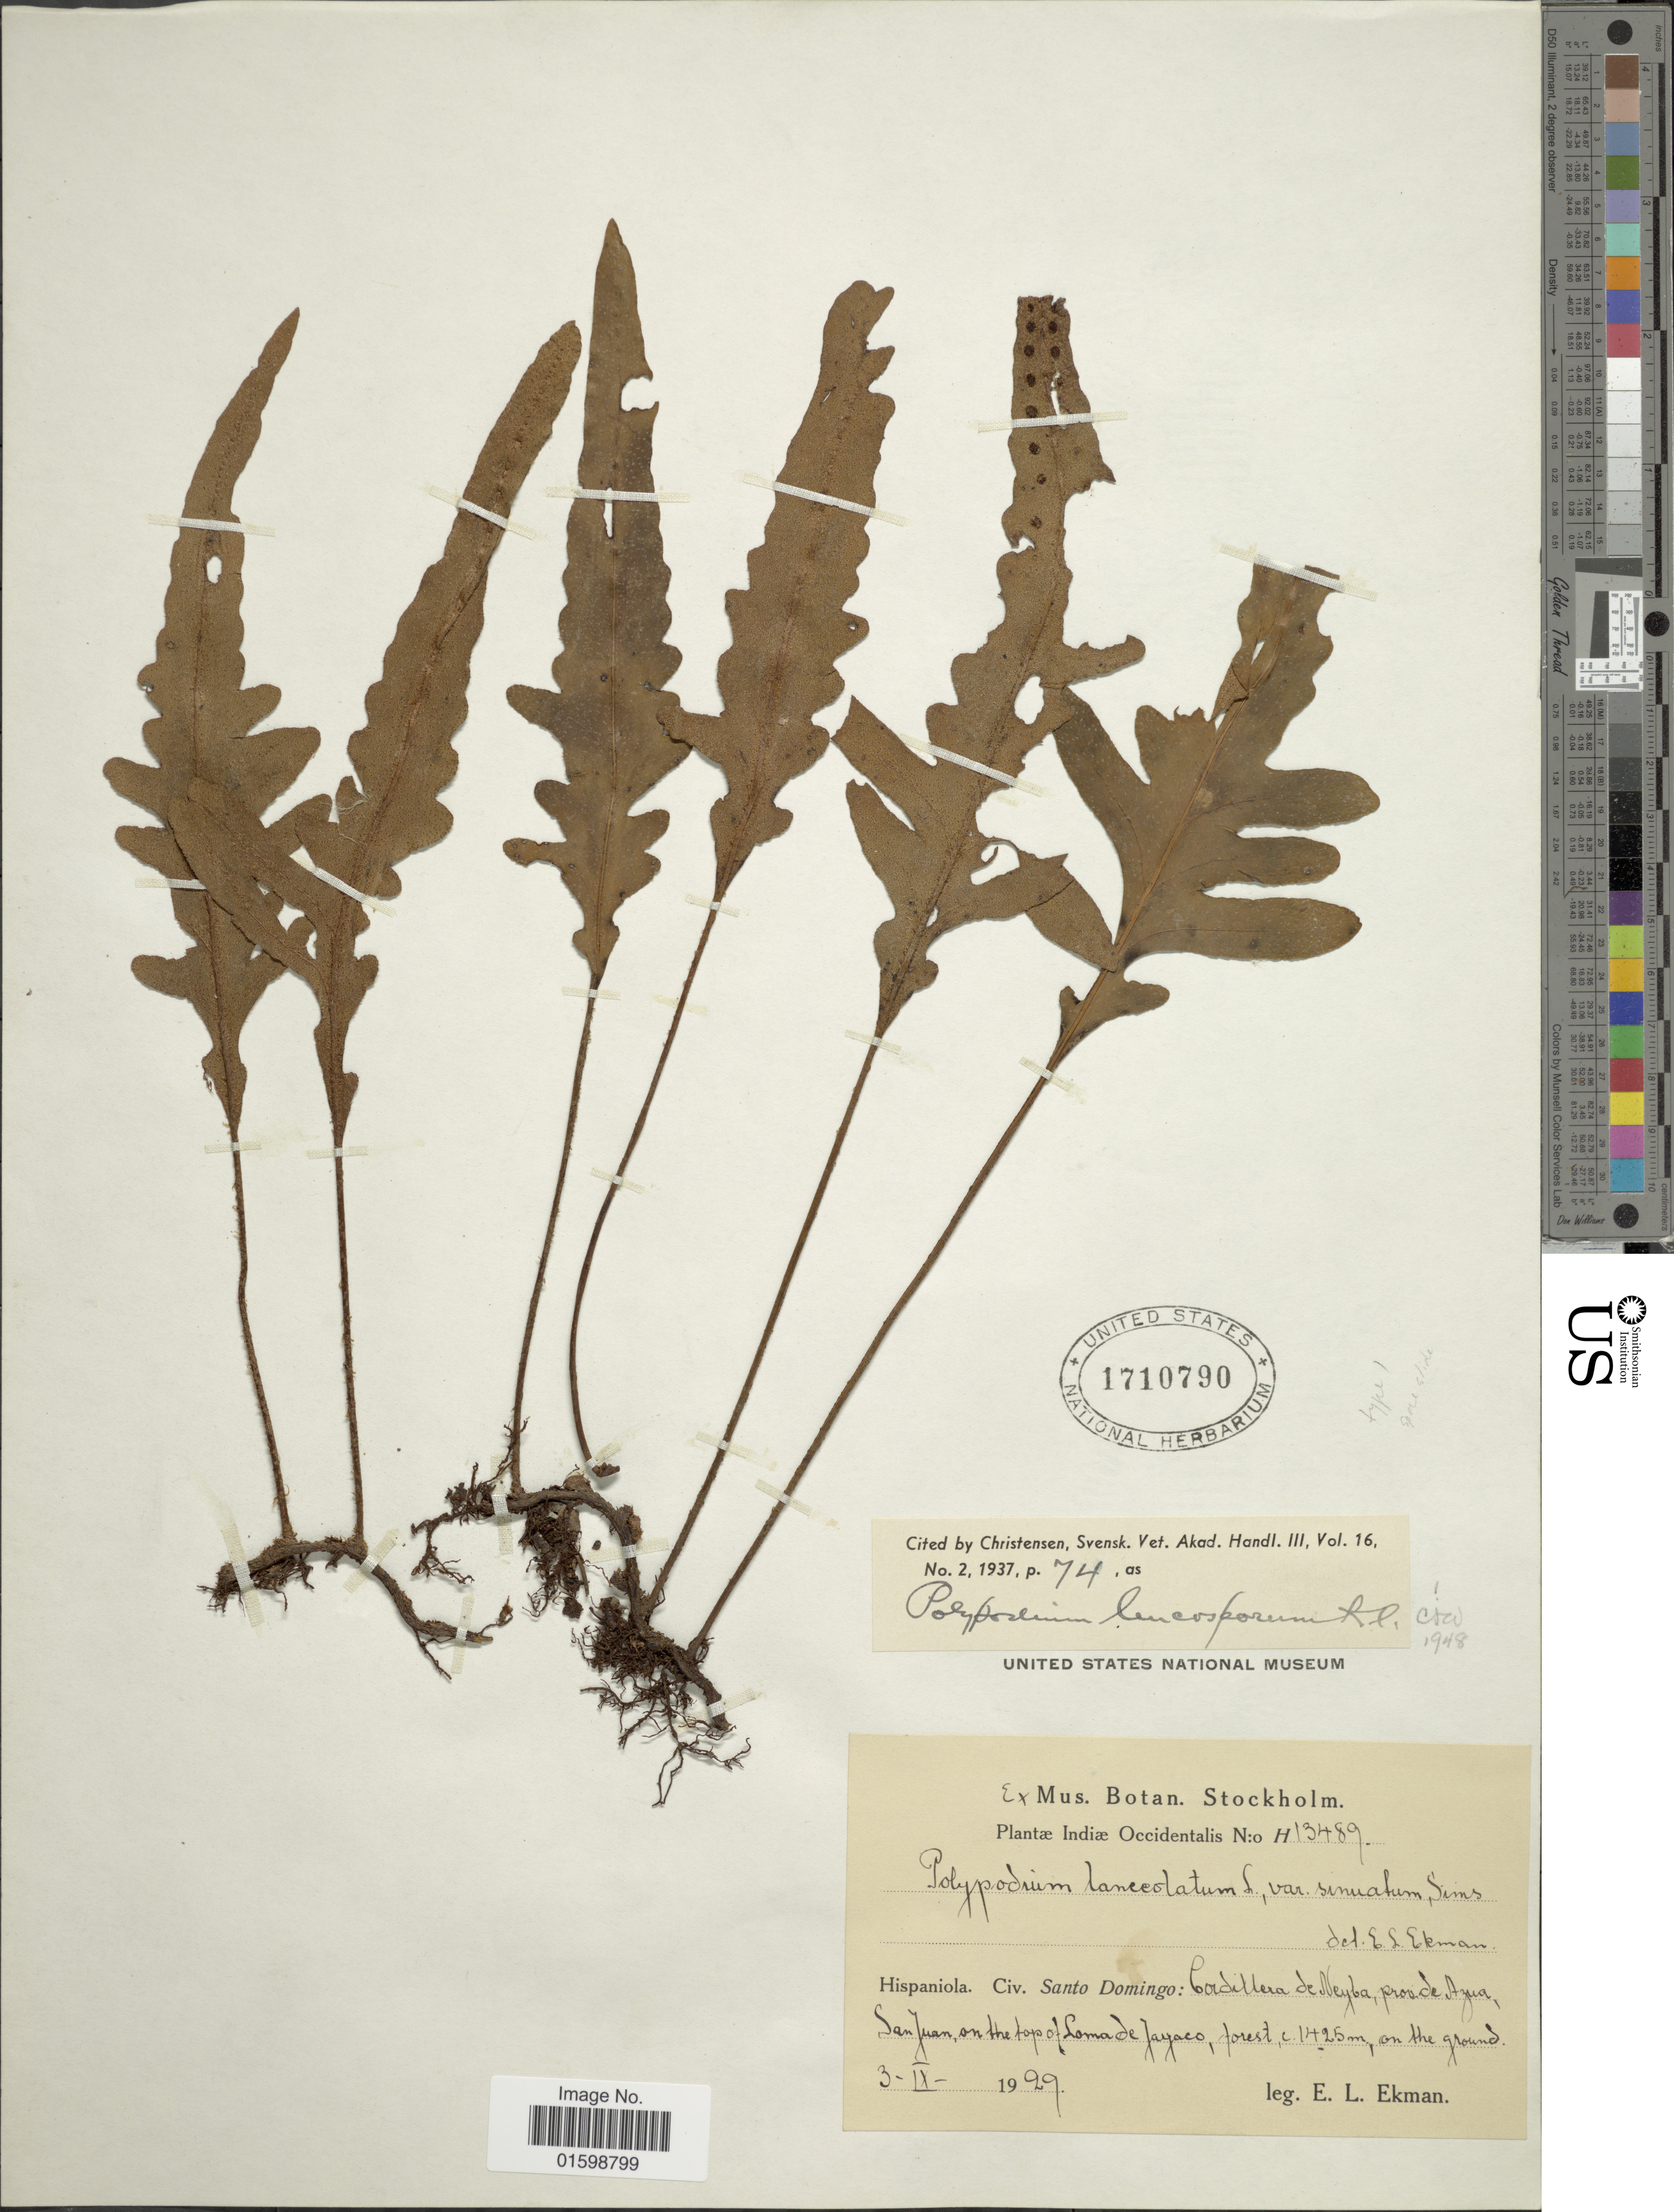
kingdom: Plantae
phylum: Tracheophyta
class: Polypodiopsida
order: Polypodiales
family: Polypodiaceae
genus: Pleopeltis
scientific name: Pleopeltis x leucospora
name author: (Klotzsch) L.B. Moore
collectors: E. L. Ekman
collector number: H13489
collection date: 1929-09-03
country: Dominican Republic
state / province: Azua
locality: Indiae Occidentalis, Hispaniola. Civ. Santo Domingo: Cordillera de Agua, San Juan, on the top of Loma de Jayaco, forest, on the ground.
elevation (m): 1425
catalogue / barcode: US 1710790